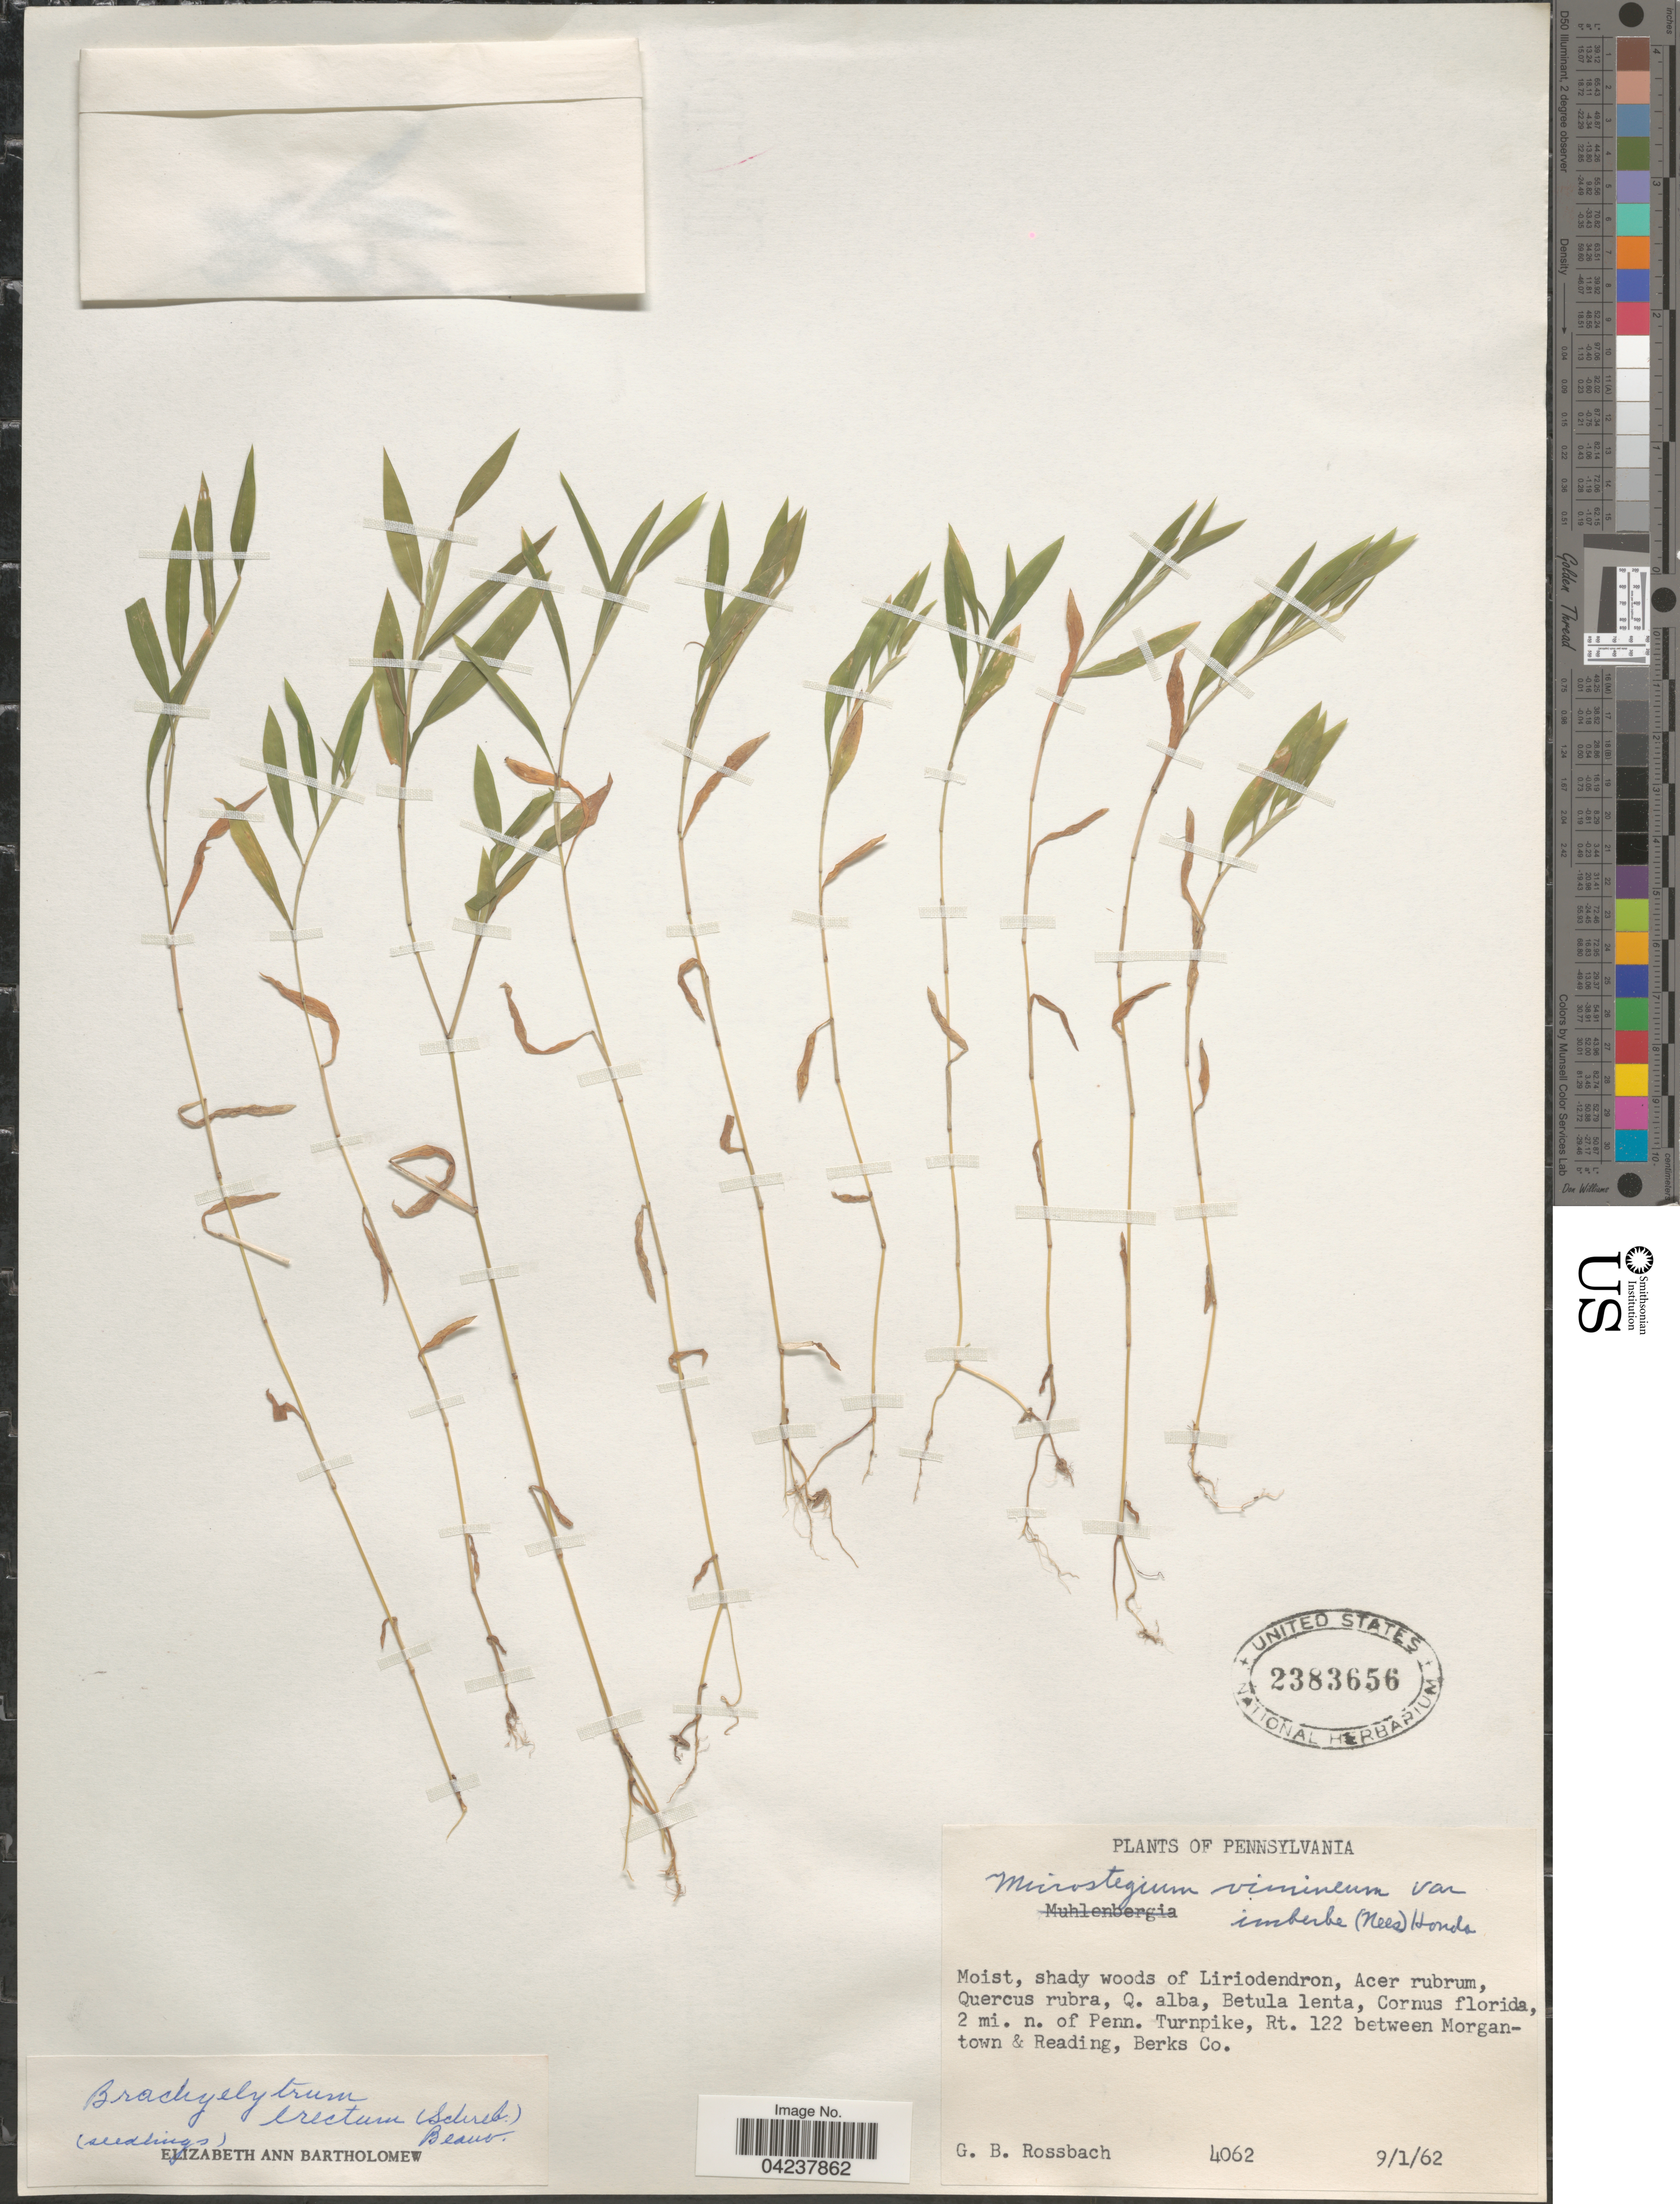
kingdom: Plantae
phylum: Tracheophyta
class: Liliopsida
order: Poales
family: Poaceae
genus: Microstegium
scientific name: Microstegium vimineum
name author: (Trin.) A. Camus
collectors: G. Rossbach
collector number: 4062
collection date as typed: Transcribed d/m/y: 1/9/62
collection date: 1962-09-01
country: United States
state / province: Pennsylvania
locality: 2 mi. n. of Penn. Turnpike, Rt. 122 between Morgantown & Reading, Berks Co.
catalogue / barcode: US 2383656